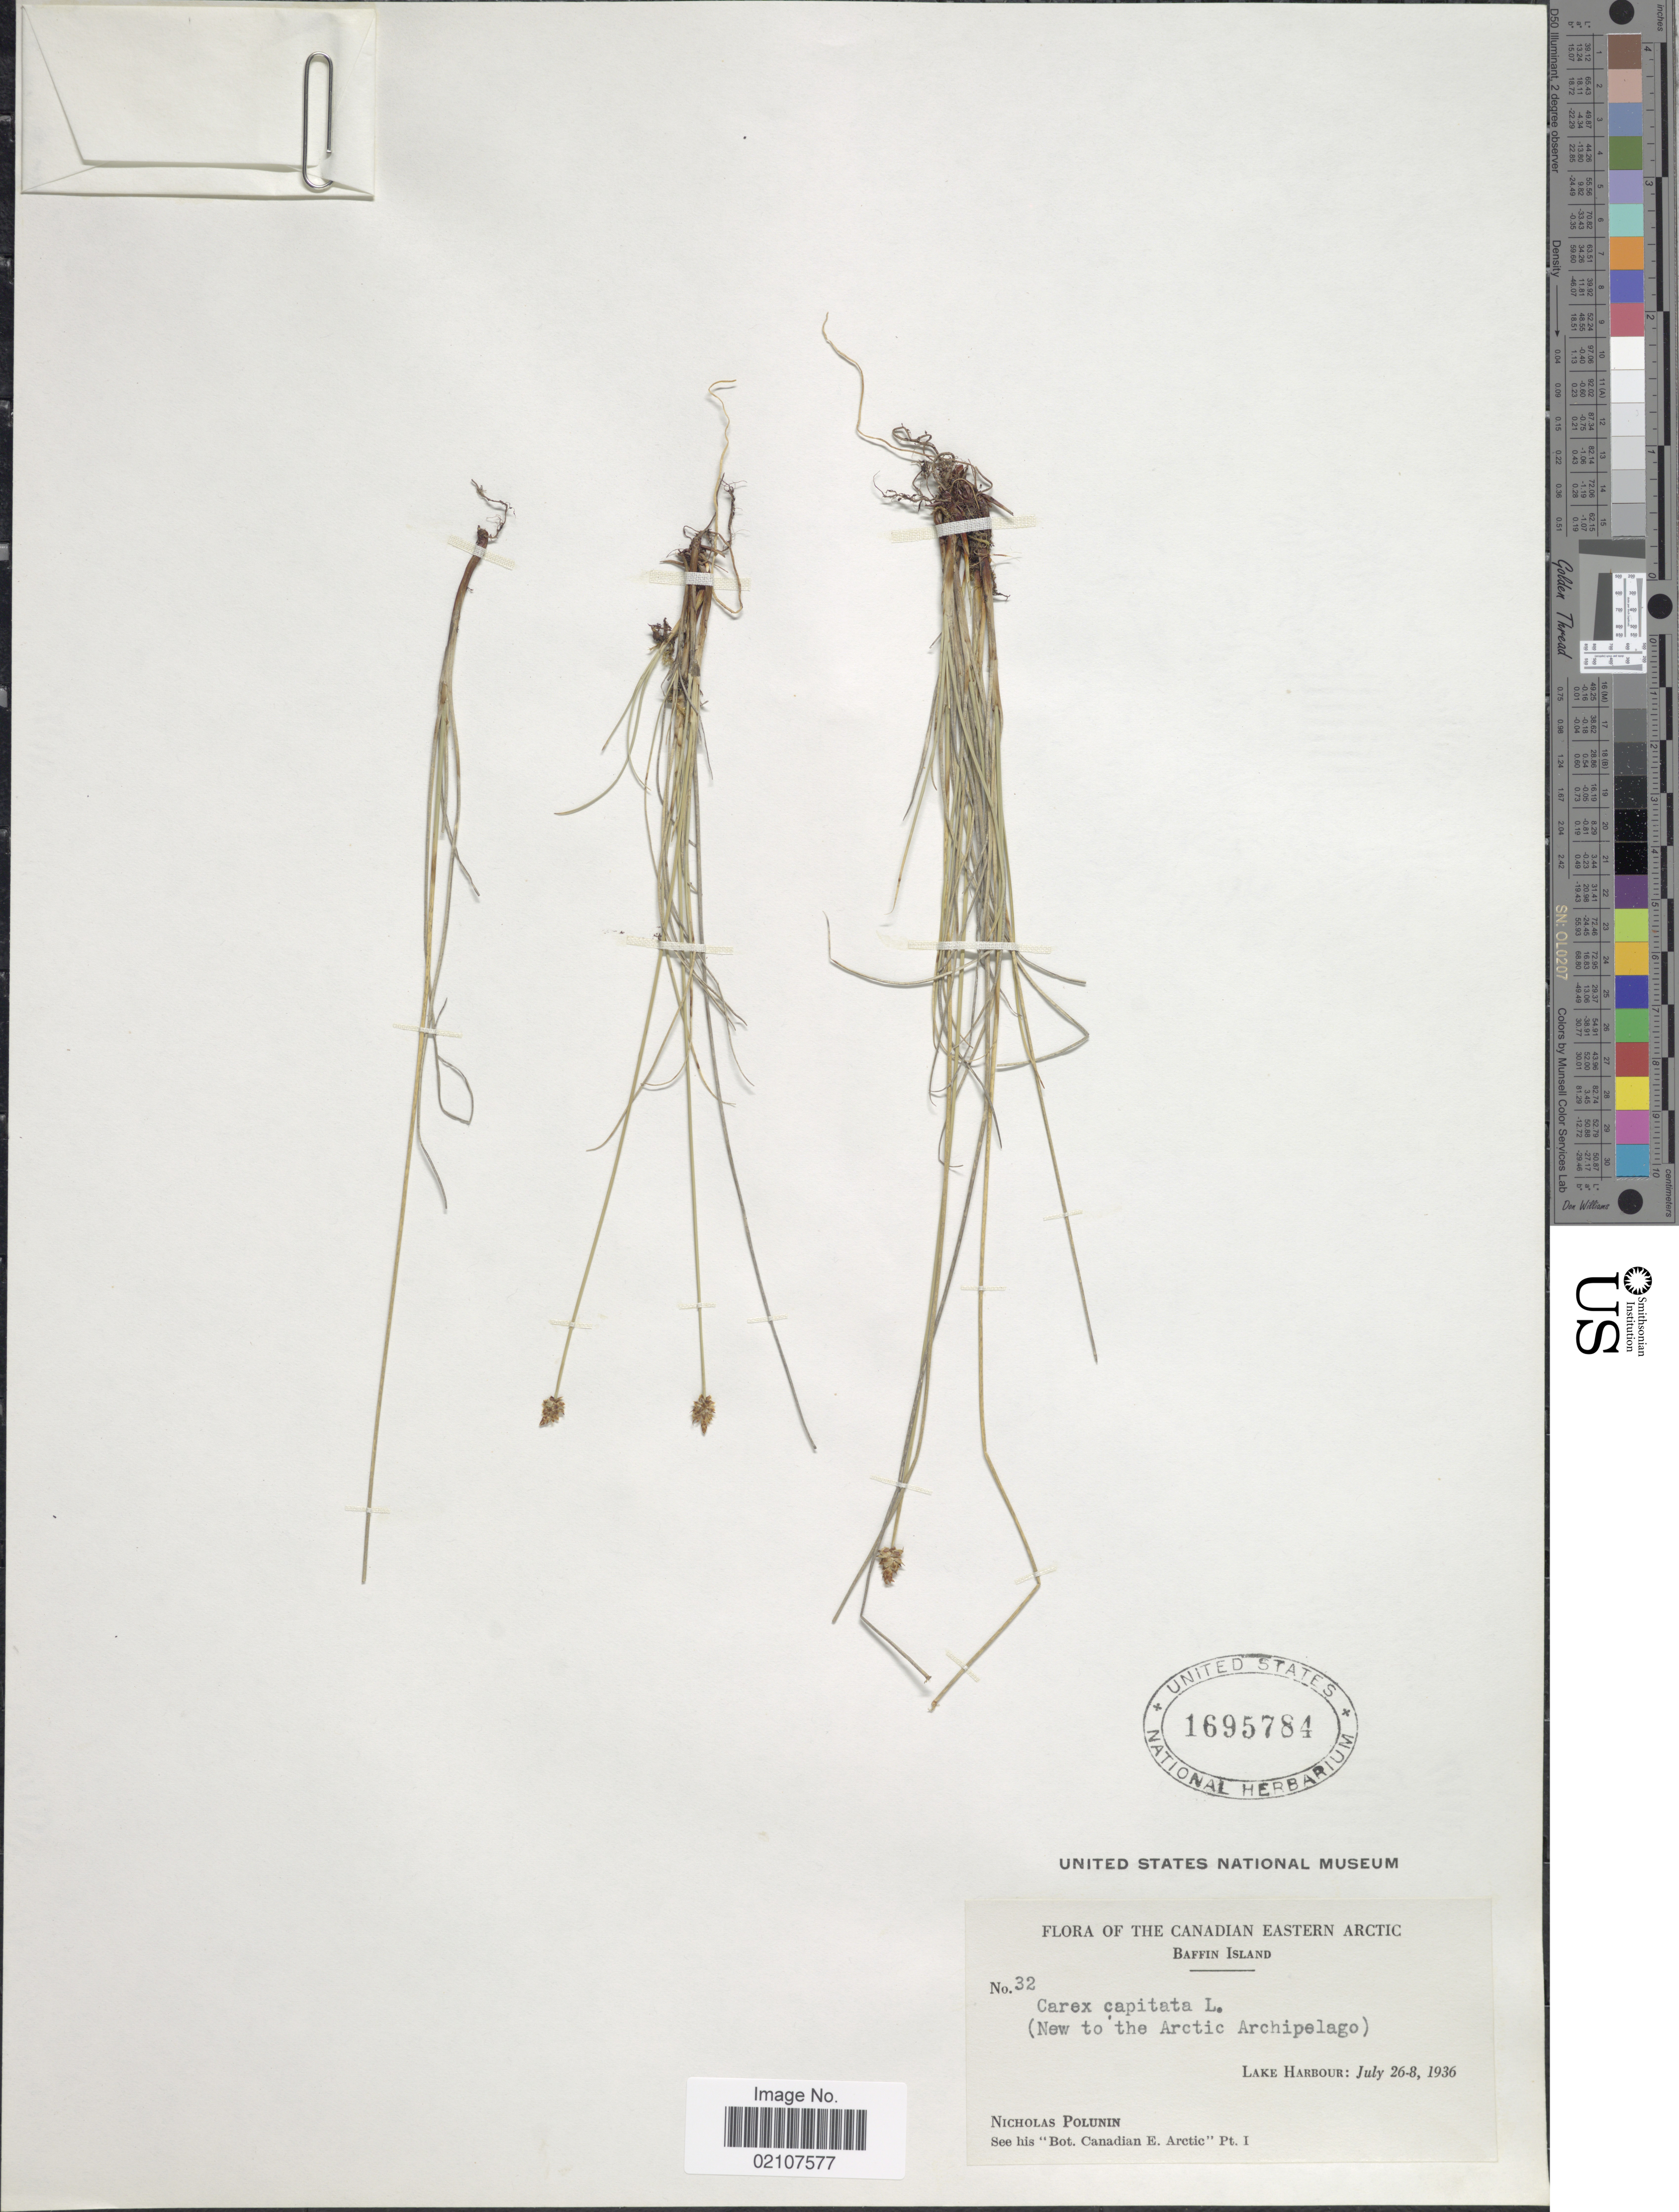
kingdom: Plantae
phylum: Tracheophyta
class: Liliopsida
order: Poales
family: Cyperaceae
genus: Carex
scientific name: Carex capitata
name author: L.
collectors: N. V. Polunin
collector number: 32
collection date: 1936-07-26/1936-07-28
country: Canada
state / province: Nunavut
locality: The Canadian Eastern Arctic, Lake Harbour, Baffin Island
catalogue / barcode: US 1695784